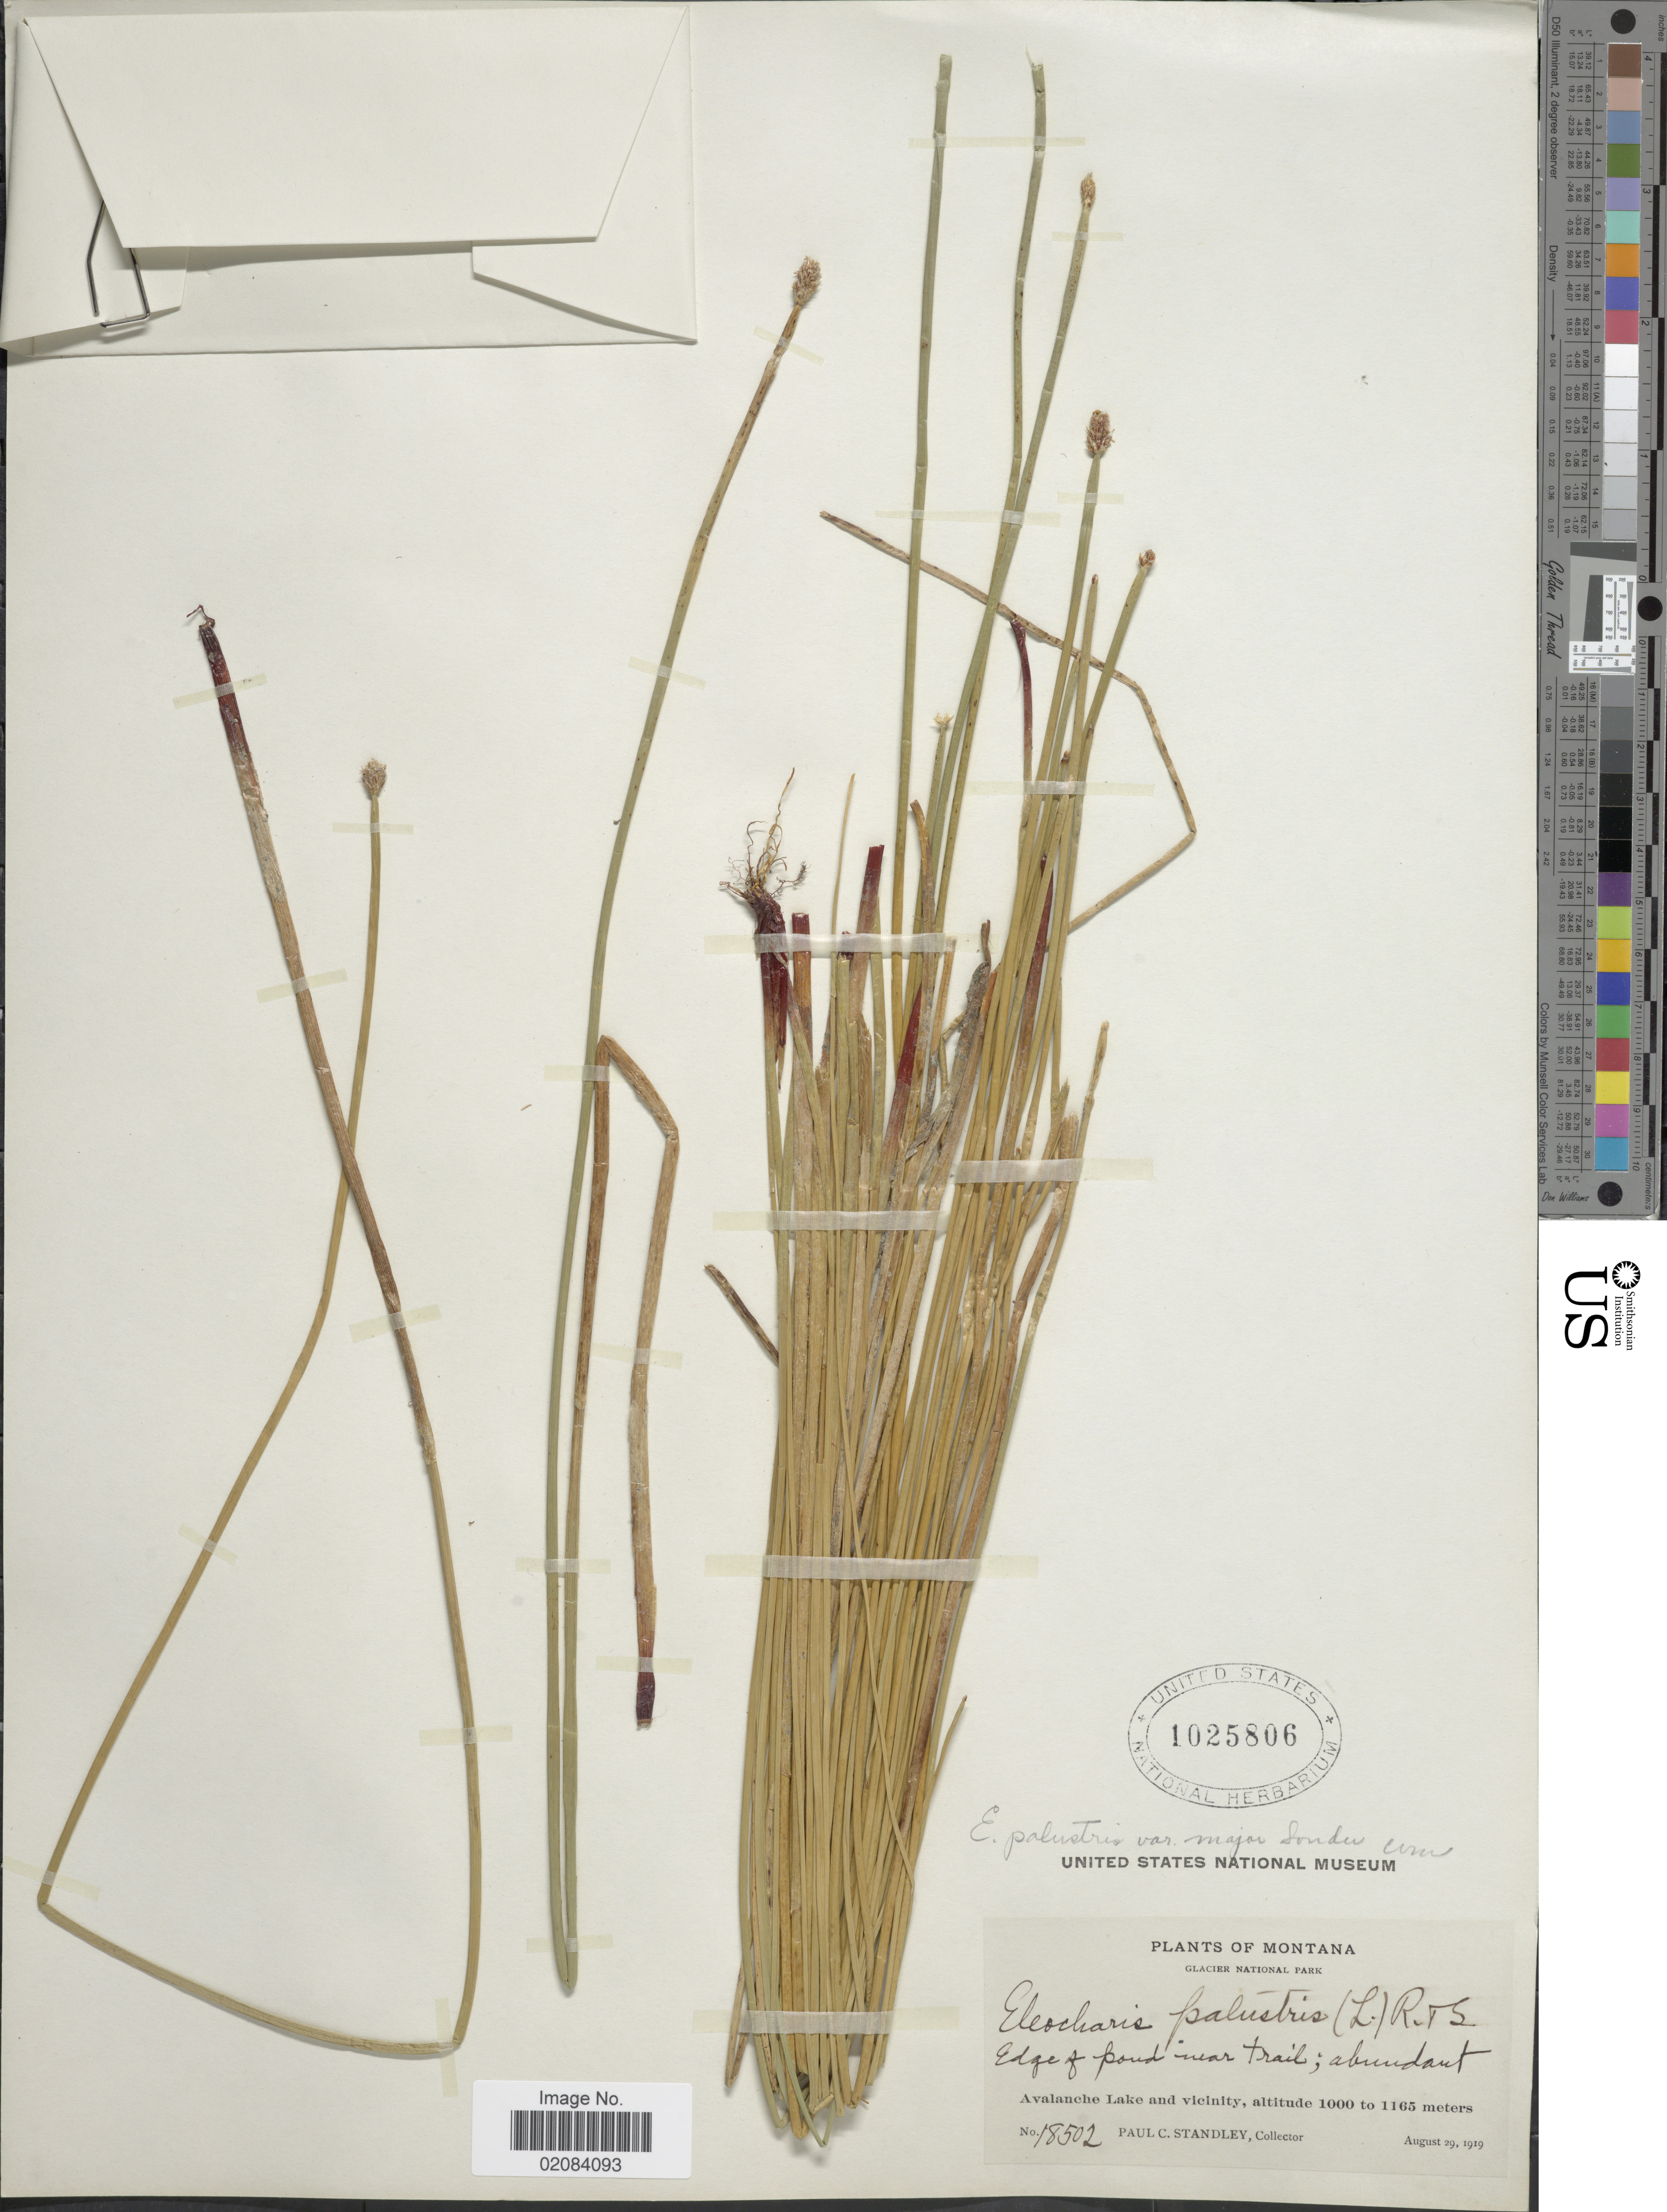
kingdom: Plantae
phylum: Tracheophyta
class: Liliopsida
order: Poales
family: Cyperaceae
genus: Eleocharis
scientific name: Eleocharis palustris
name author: (L.) Roem. & Schult.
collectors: P. C. Standley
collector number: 18502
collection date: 1919-08-29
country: United States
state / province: Montana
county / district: Flathead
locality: Edge of pond river near trail. Avalanche Lake and vicinity.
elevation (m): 1000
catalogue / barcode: US 1025806